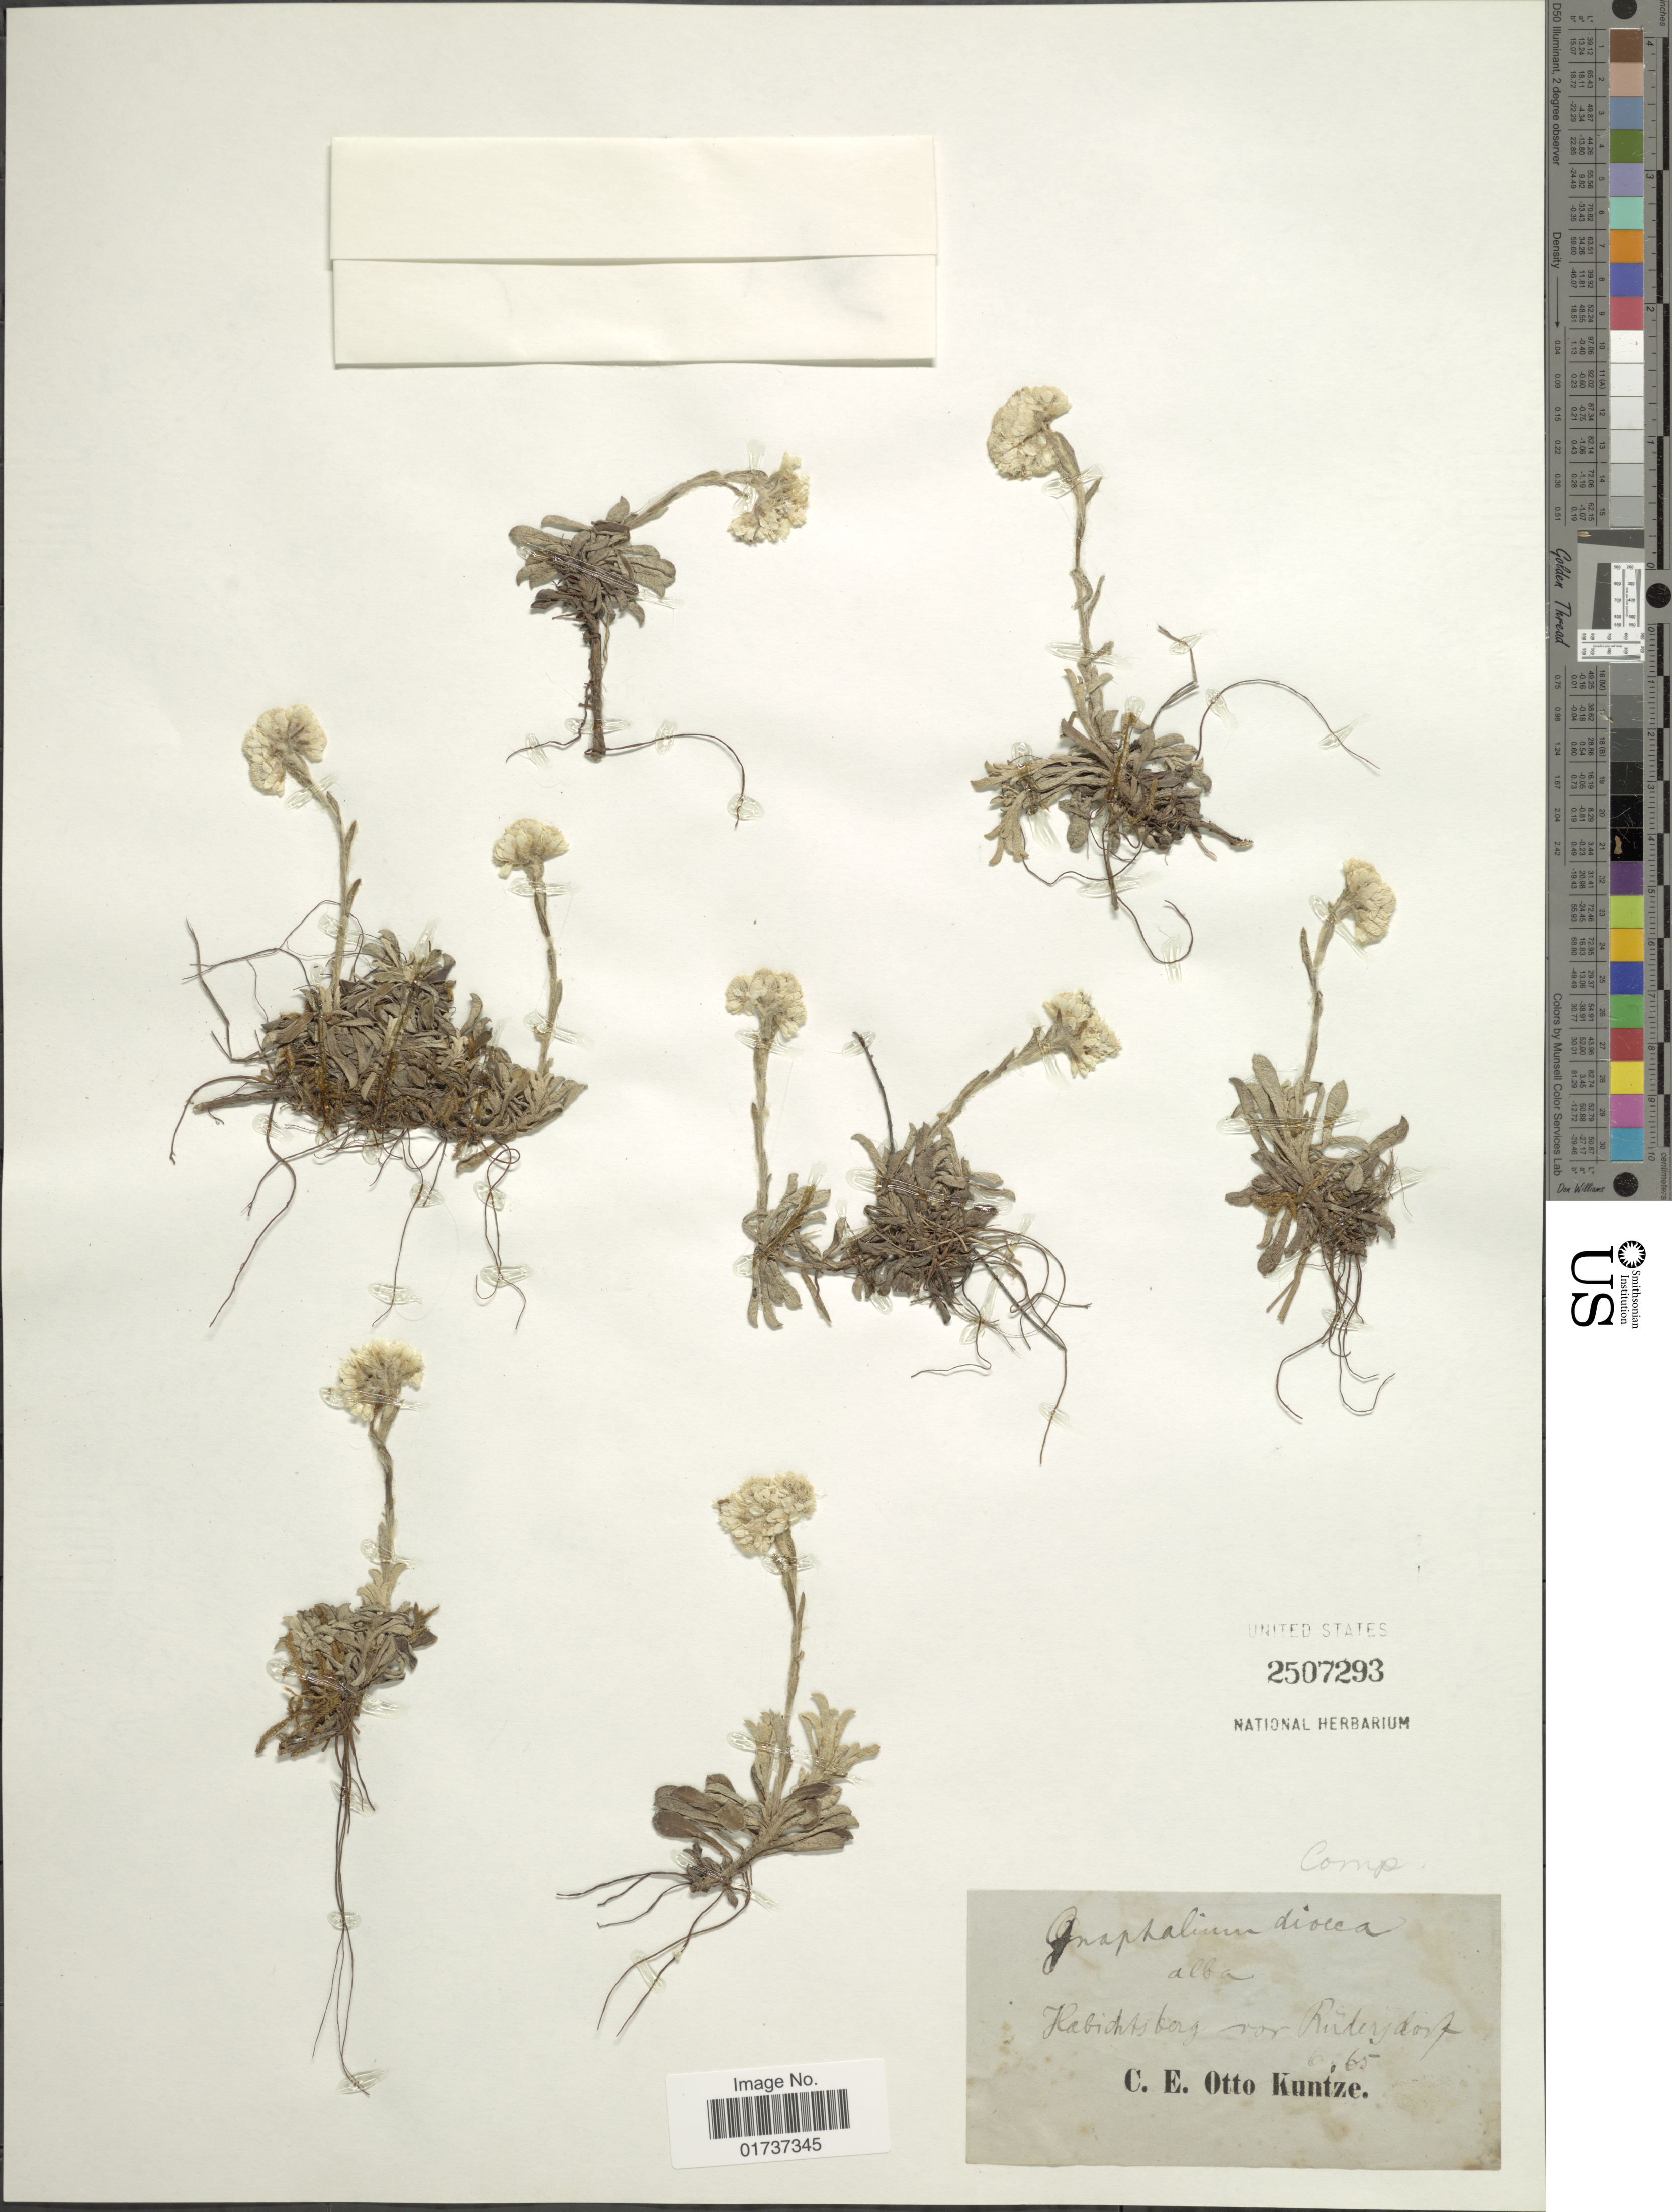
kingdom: Plantae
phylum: Tracheophyta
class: Magnoliopsida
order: Asterales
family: Asteraceae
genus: Gnaphalium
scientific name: Gnaphalium dioicum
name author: L.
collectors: C.E.O. Kuntze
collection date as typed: Transcribed d/m/y: /6/65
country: Germany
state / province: Sachsen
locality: Rüdersdorf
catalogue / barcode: US 2507293